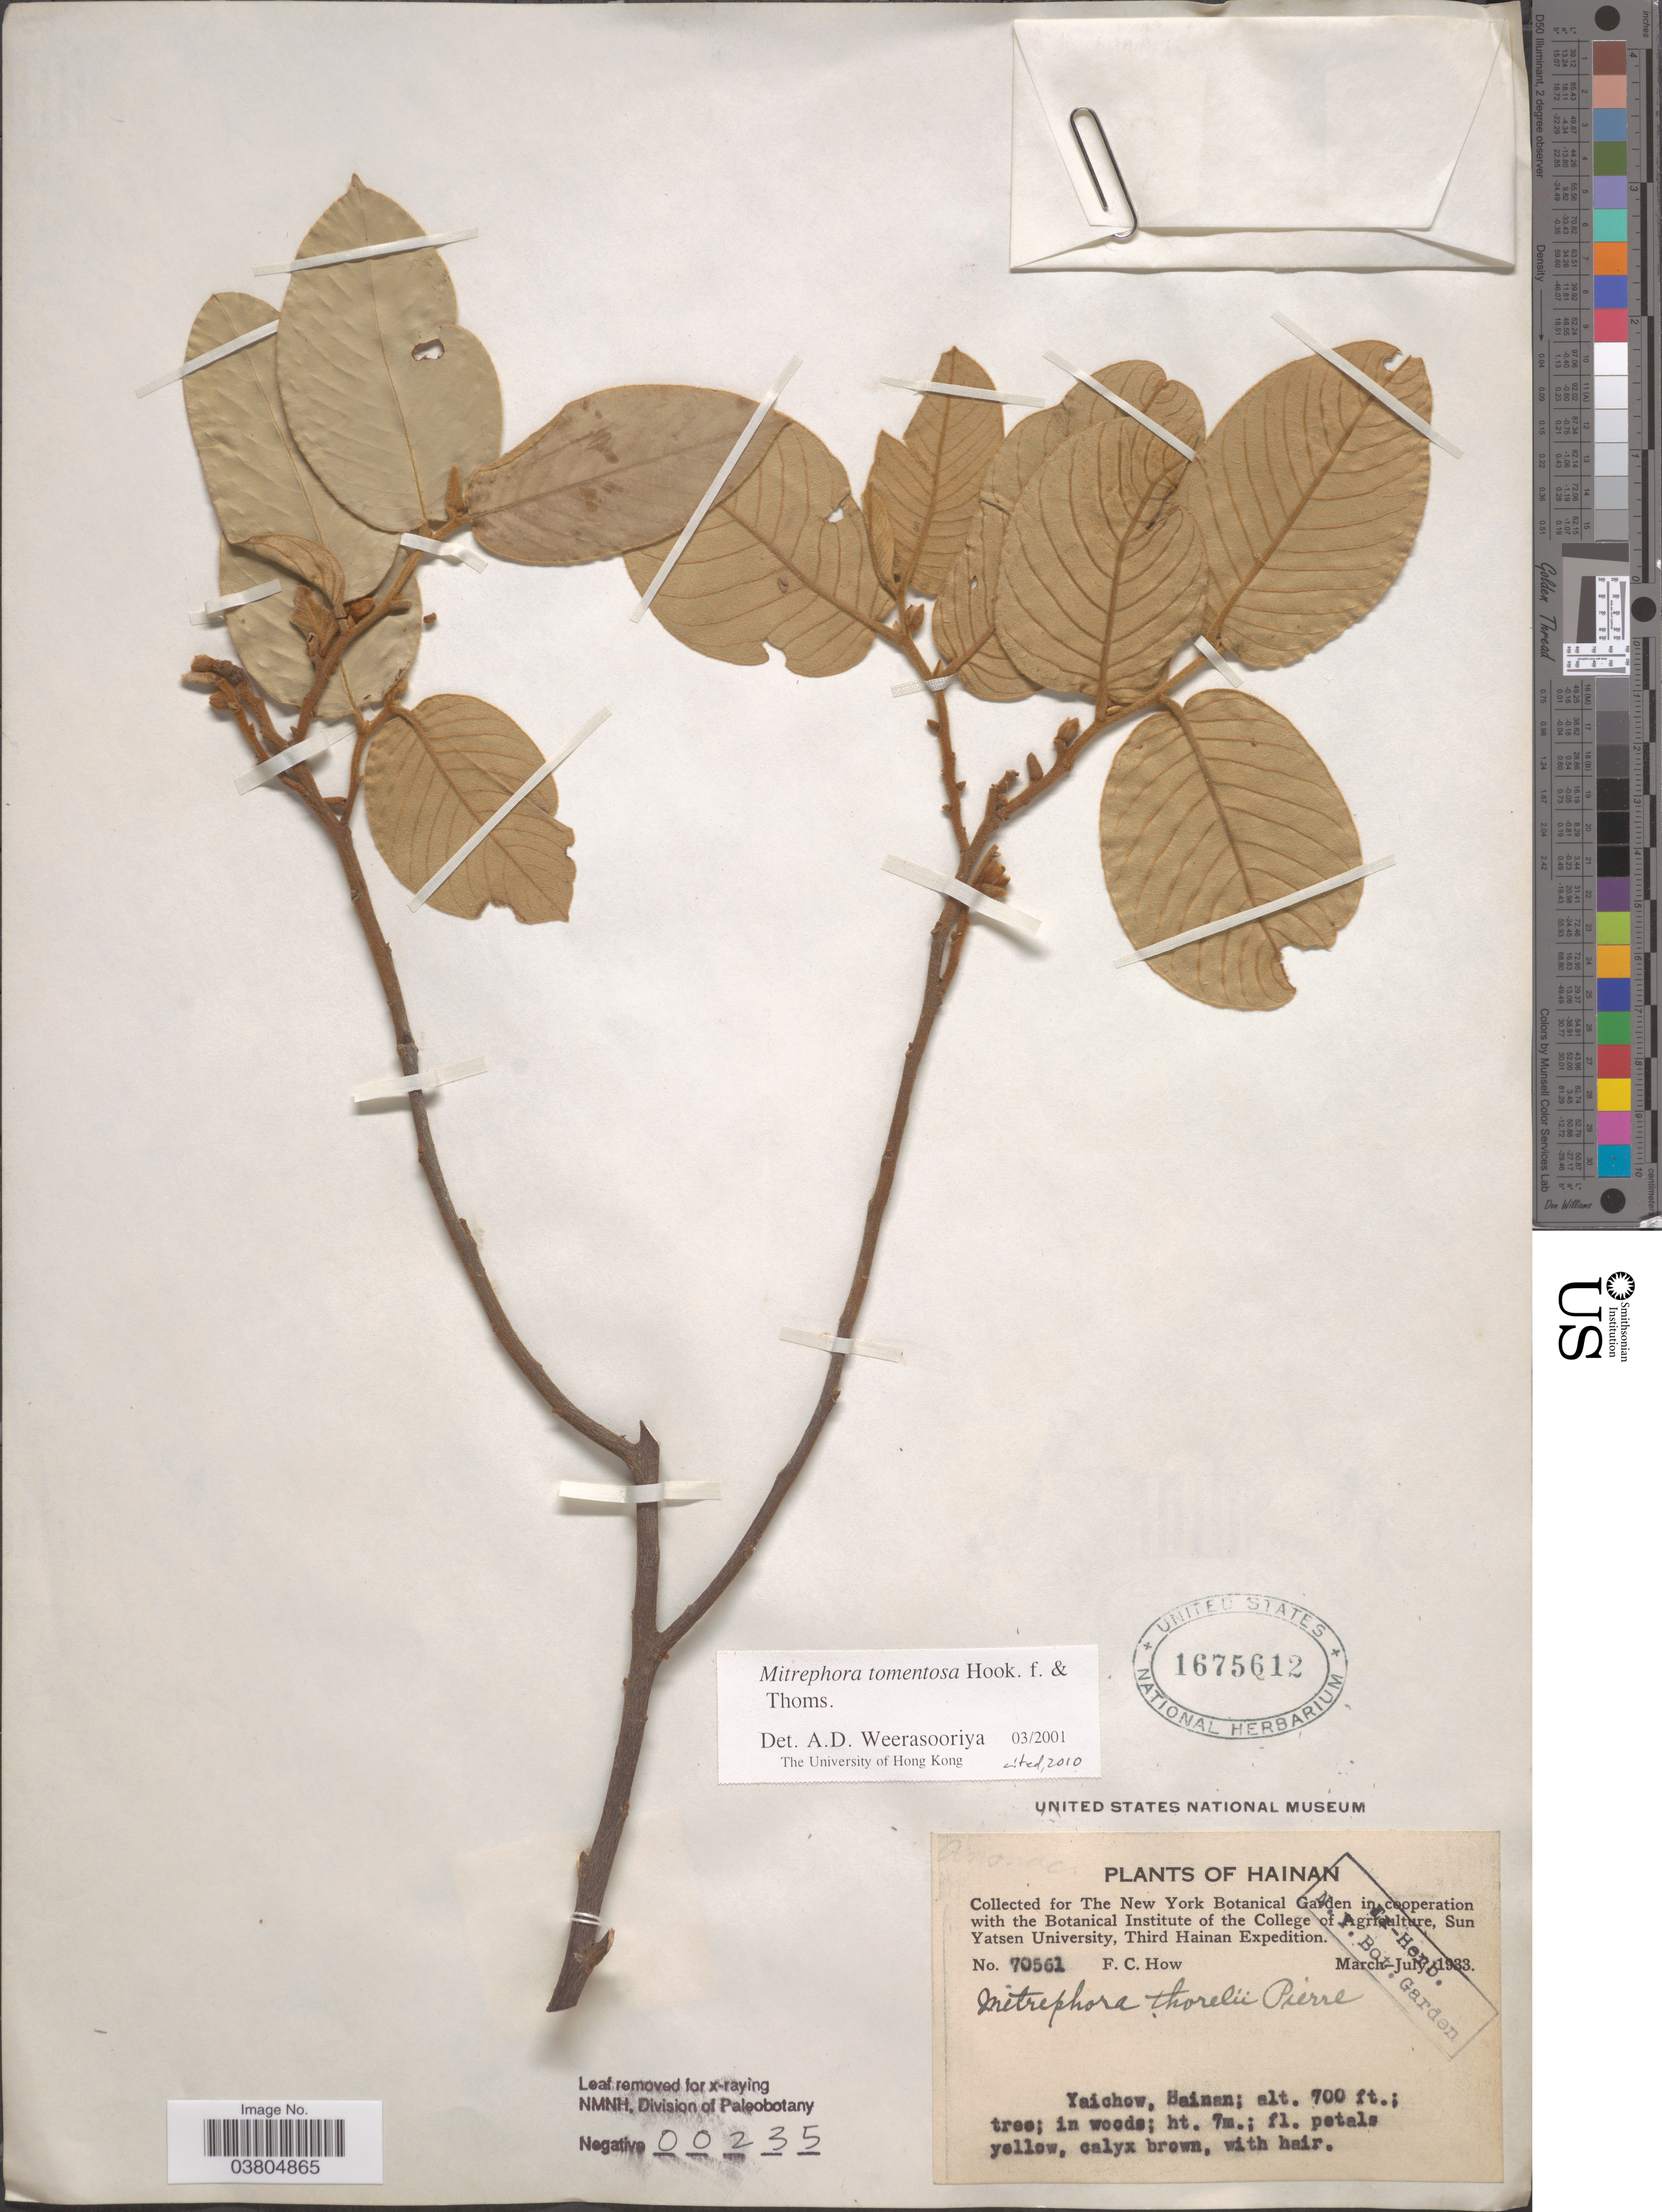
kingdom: Plantae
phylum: Tracheophyta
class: Magnoliopsida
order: Magnoliales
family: Annonaceae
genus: Mitrephora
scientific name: Mitrephora tomentosa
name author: Hook. f. & Thoms.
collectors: F. C. How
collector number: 70561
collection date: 1933-03/1933-07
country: China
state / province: Hainan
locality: Yaichow.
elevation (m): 213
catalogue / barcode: US 1675612